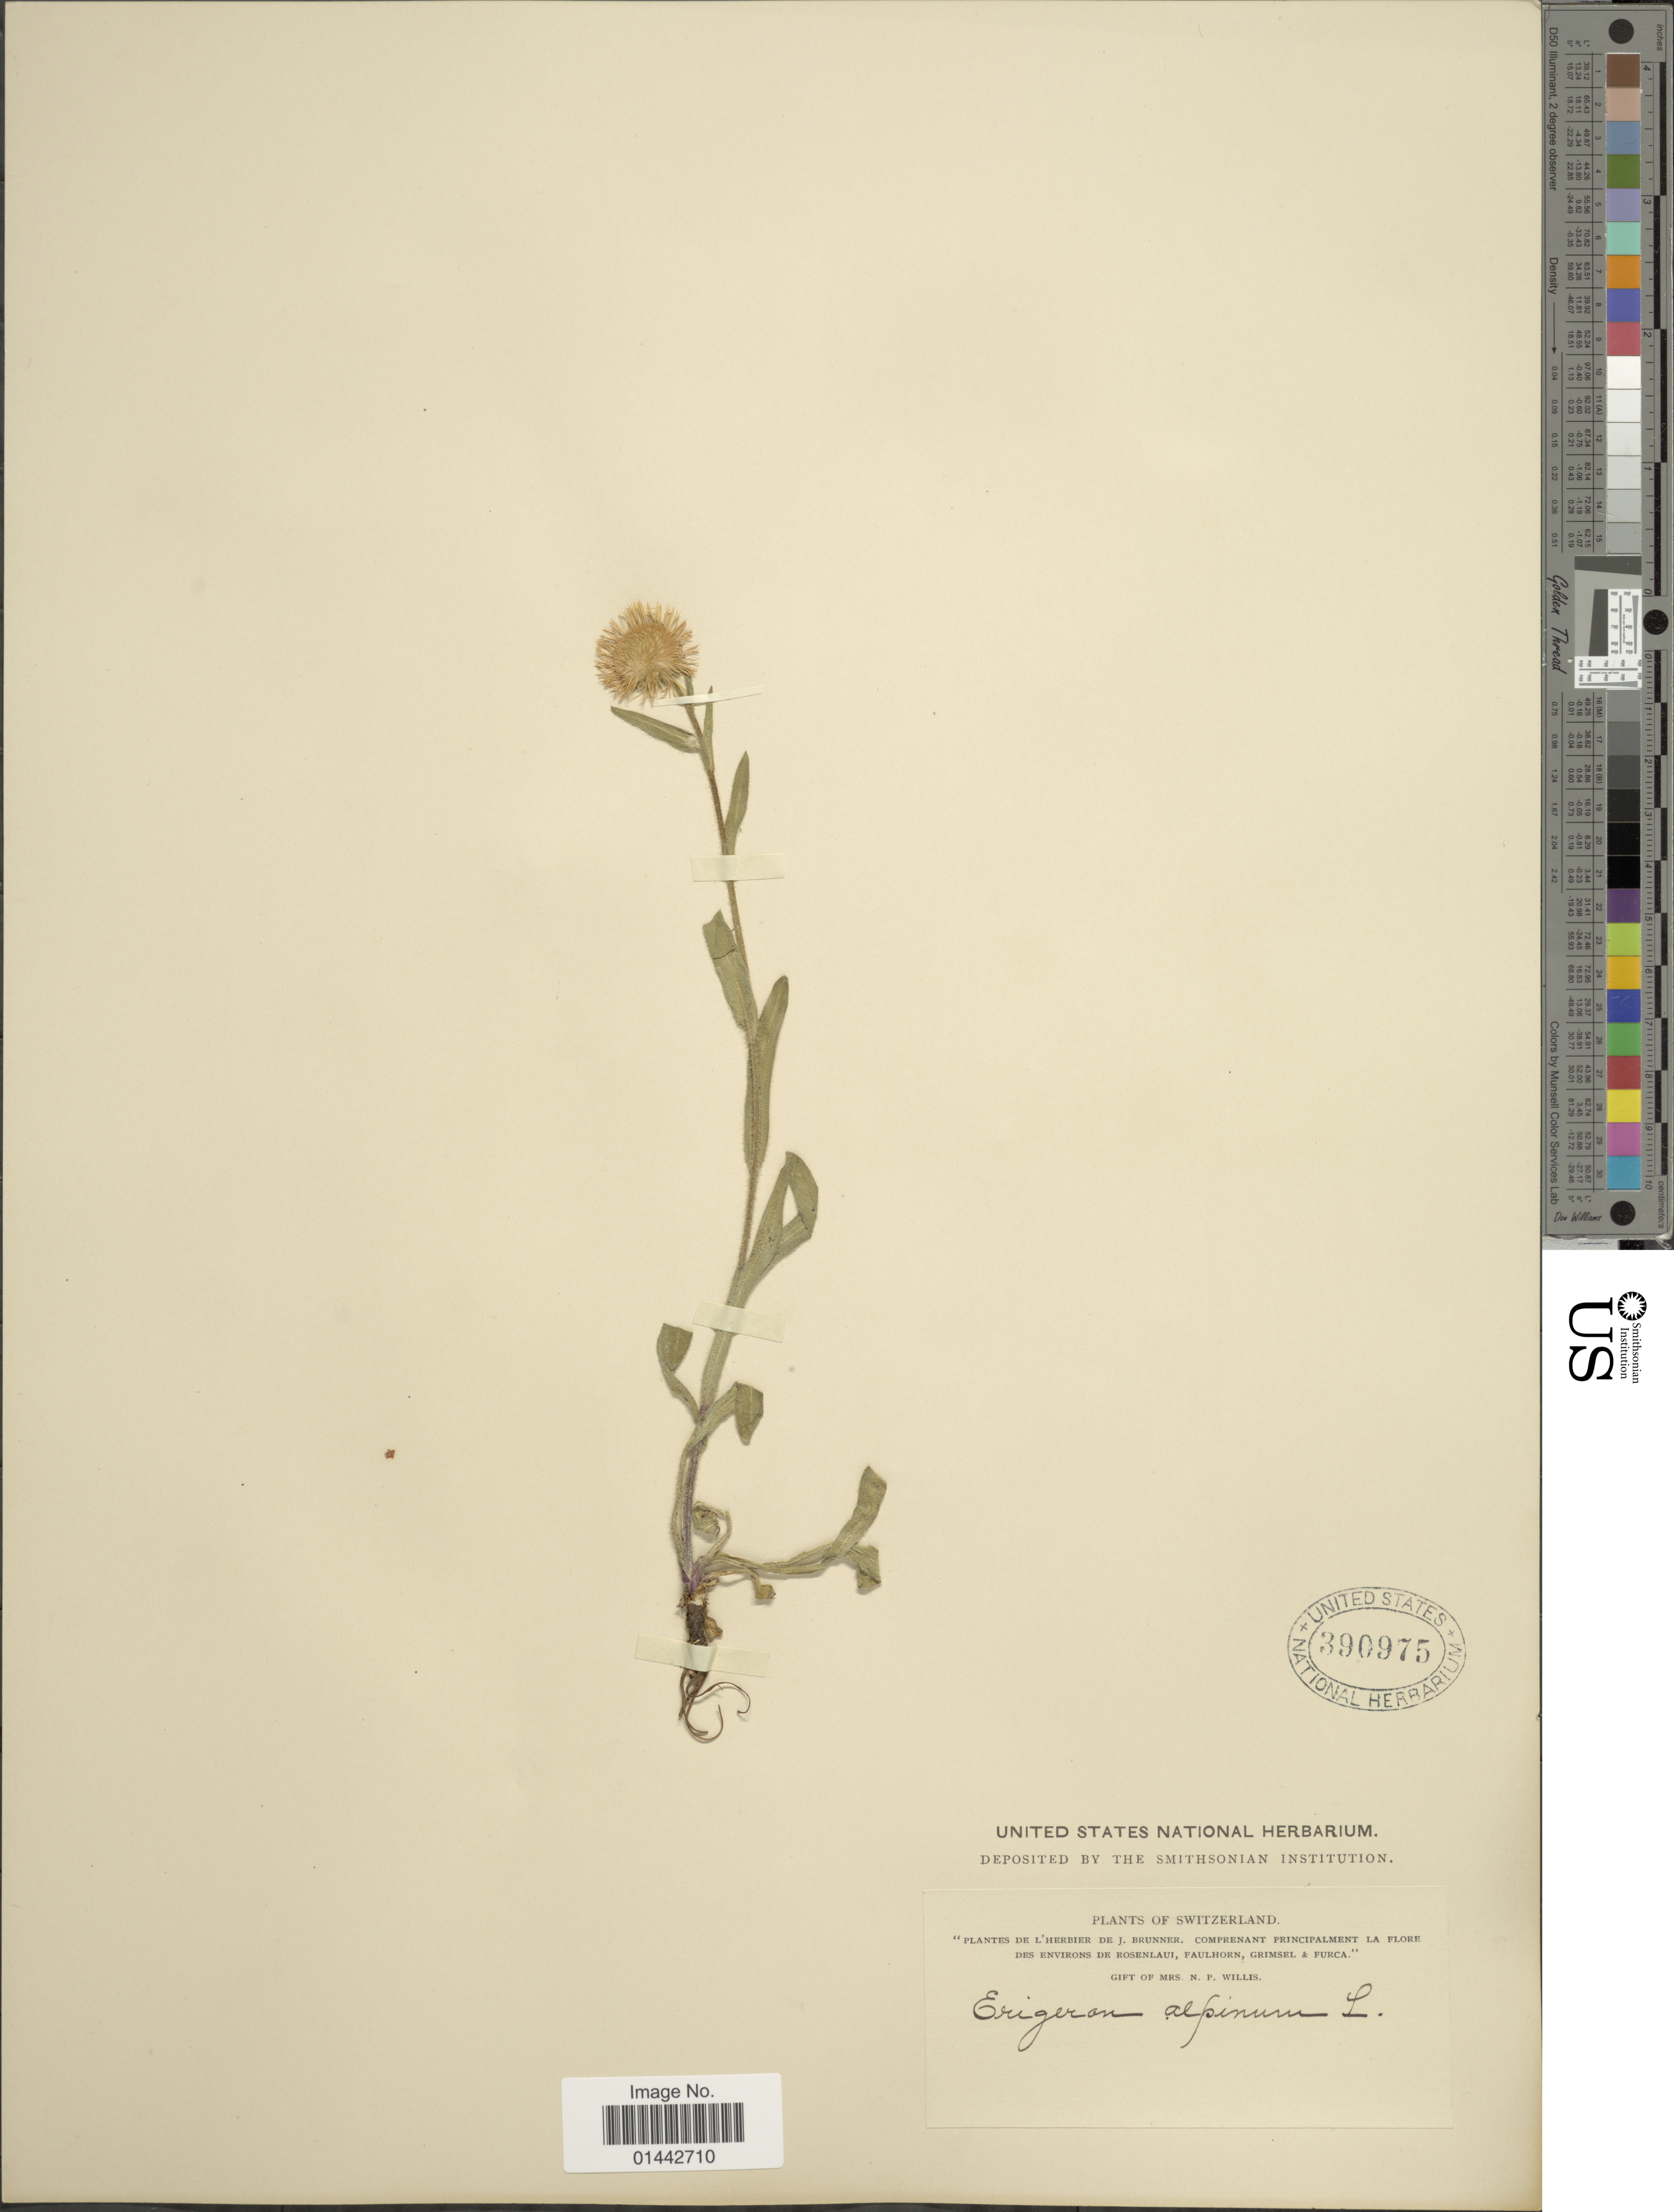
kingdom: Plantae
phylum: Tracheophyta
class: Magnoliopsida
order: Asterales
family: Asteraceae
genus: Erigeron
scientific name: Erigeron alpinus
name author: L.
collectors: ex herb. Brunner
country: Switzerland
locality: Des environs de Rosenlaui, Faulhorn, Grimsel & Furca.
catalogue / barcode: US 390975